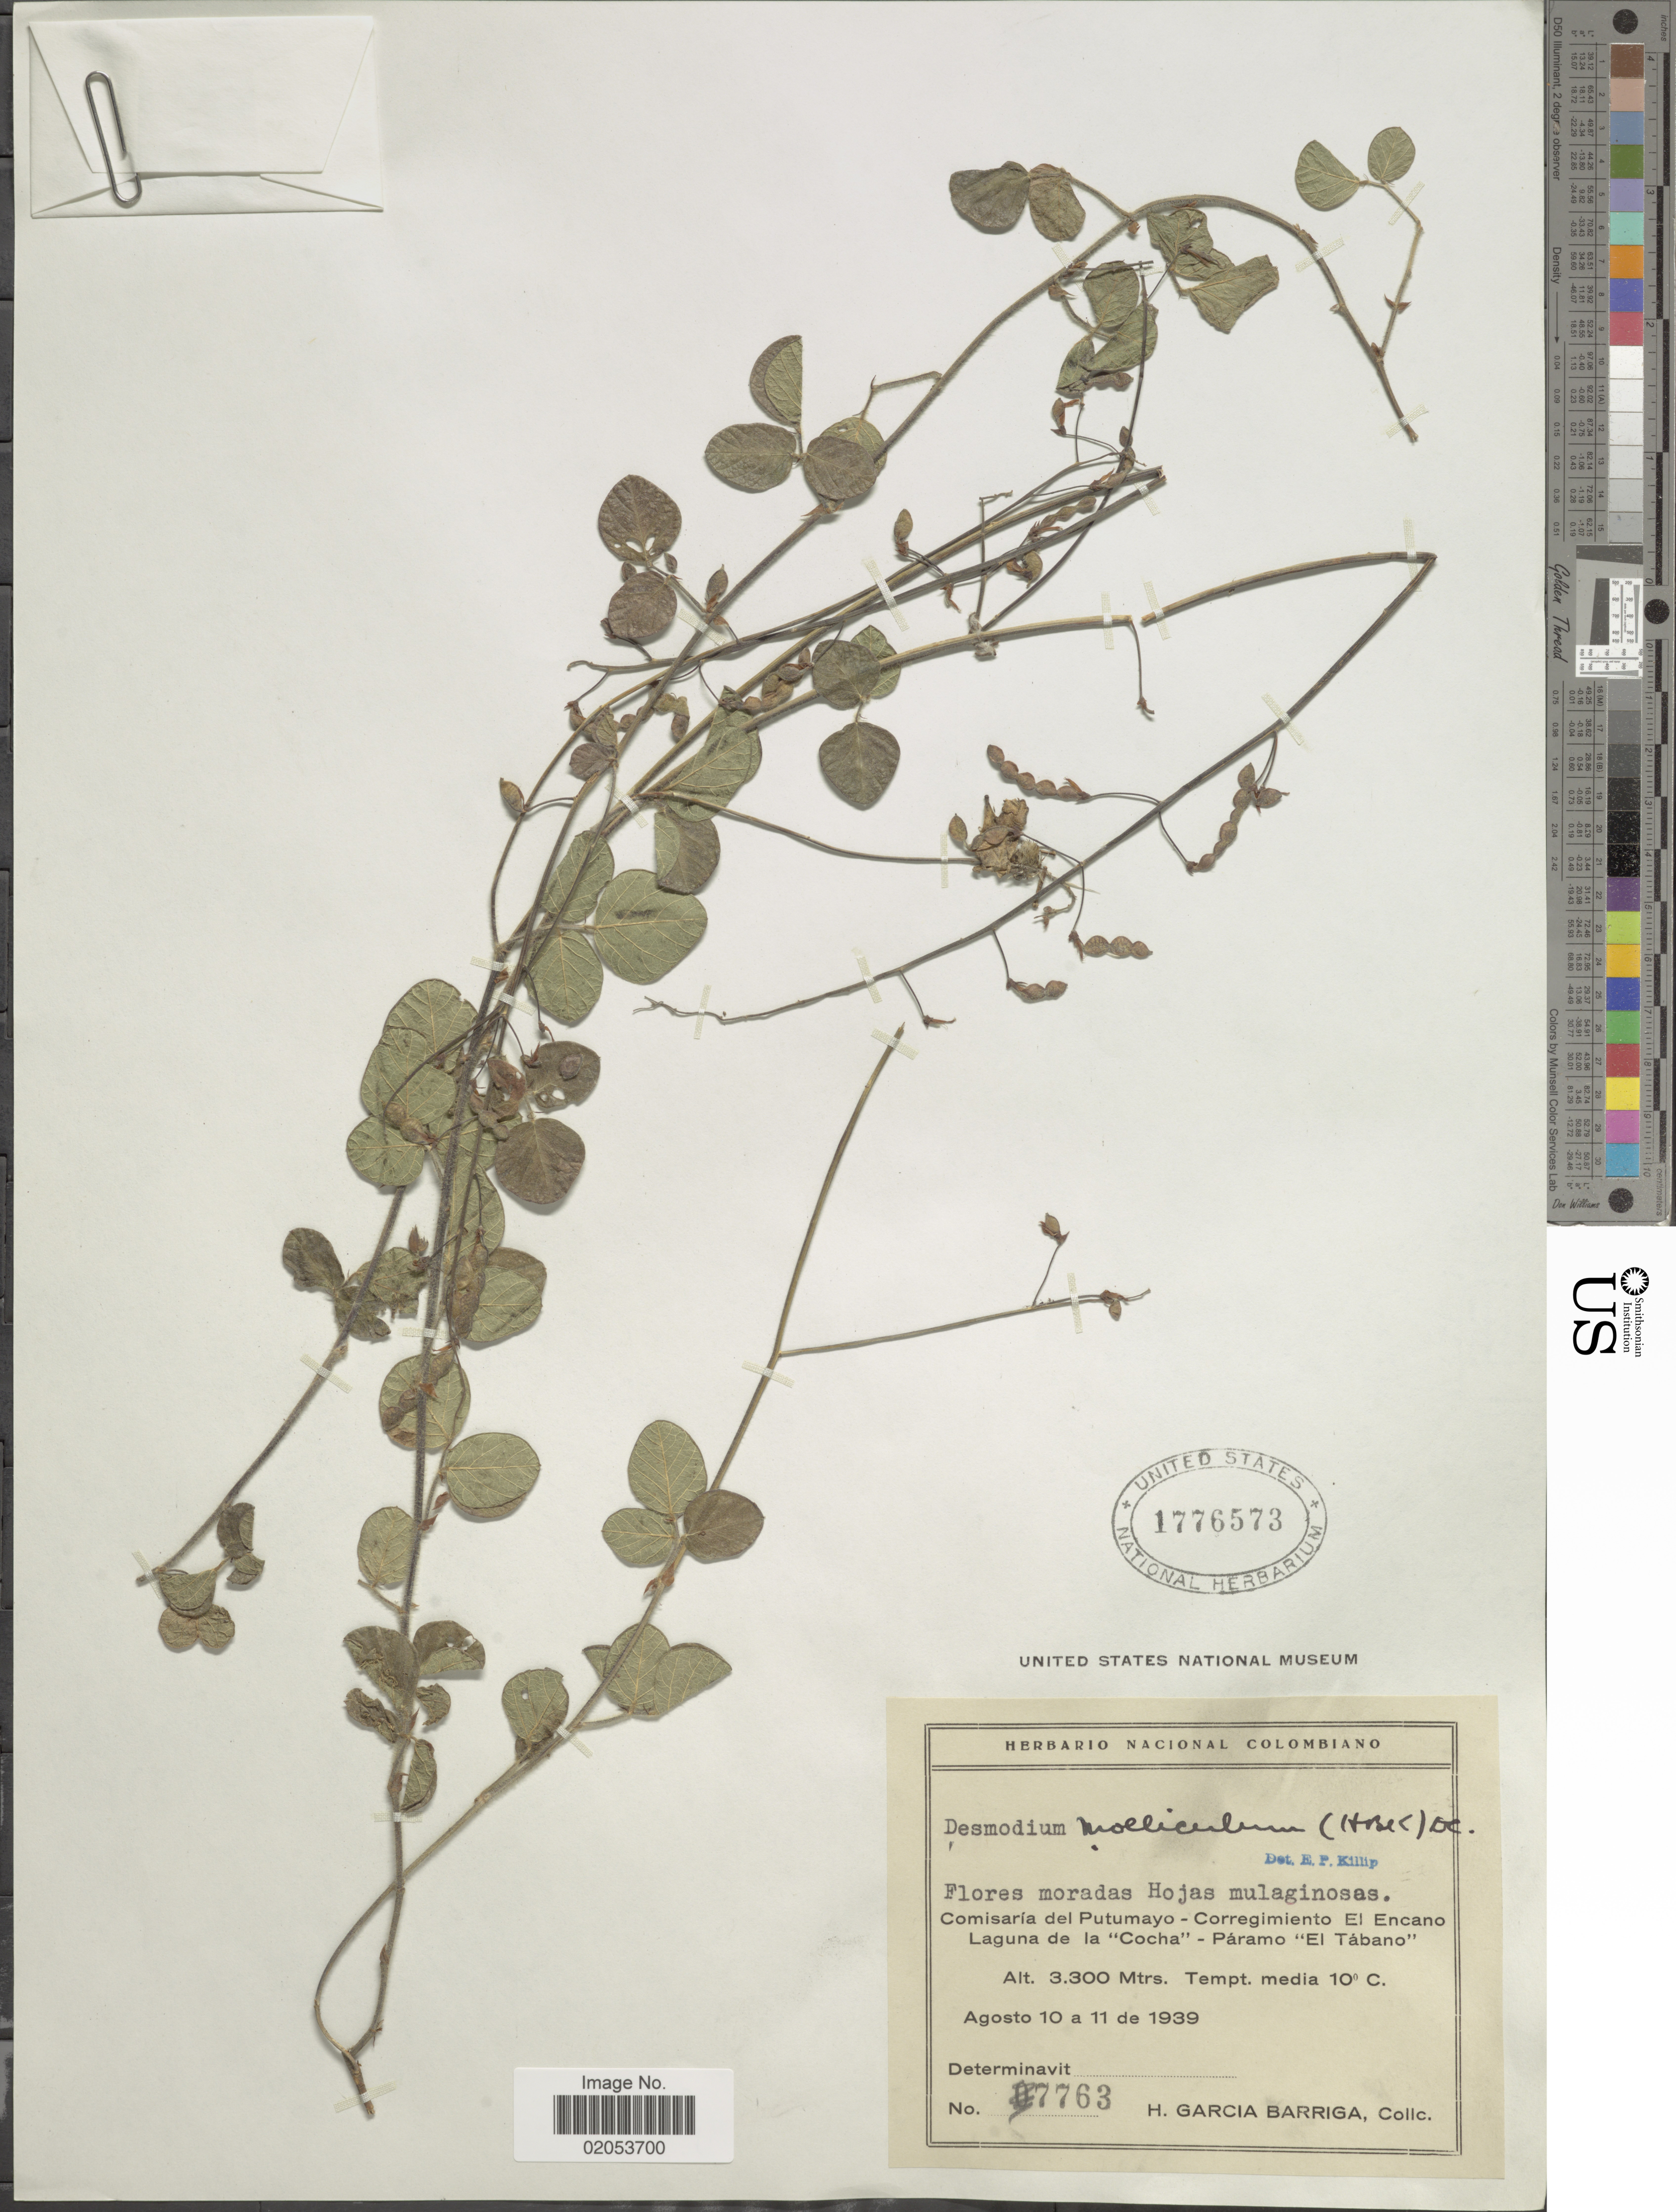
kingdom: Plantae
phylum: Tracheophyta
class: Magnoliopsida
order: Fabales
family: Fabaceae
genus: Desmodium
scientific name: Desmodium molliculum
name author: (Kunth) DC.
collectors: H. García Barriga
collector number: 7763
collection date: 1939-08-10/1939-08-11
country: Colombia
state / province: Putumayo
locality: Comisaria del Putumayo- Corregimiento El Encano Laguna de la "Cocha" - Paramo "El Tabano"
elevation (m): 3300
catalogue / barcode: US 1776573